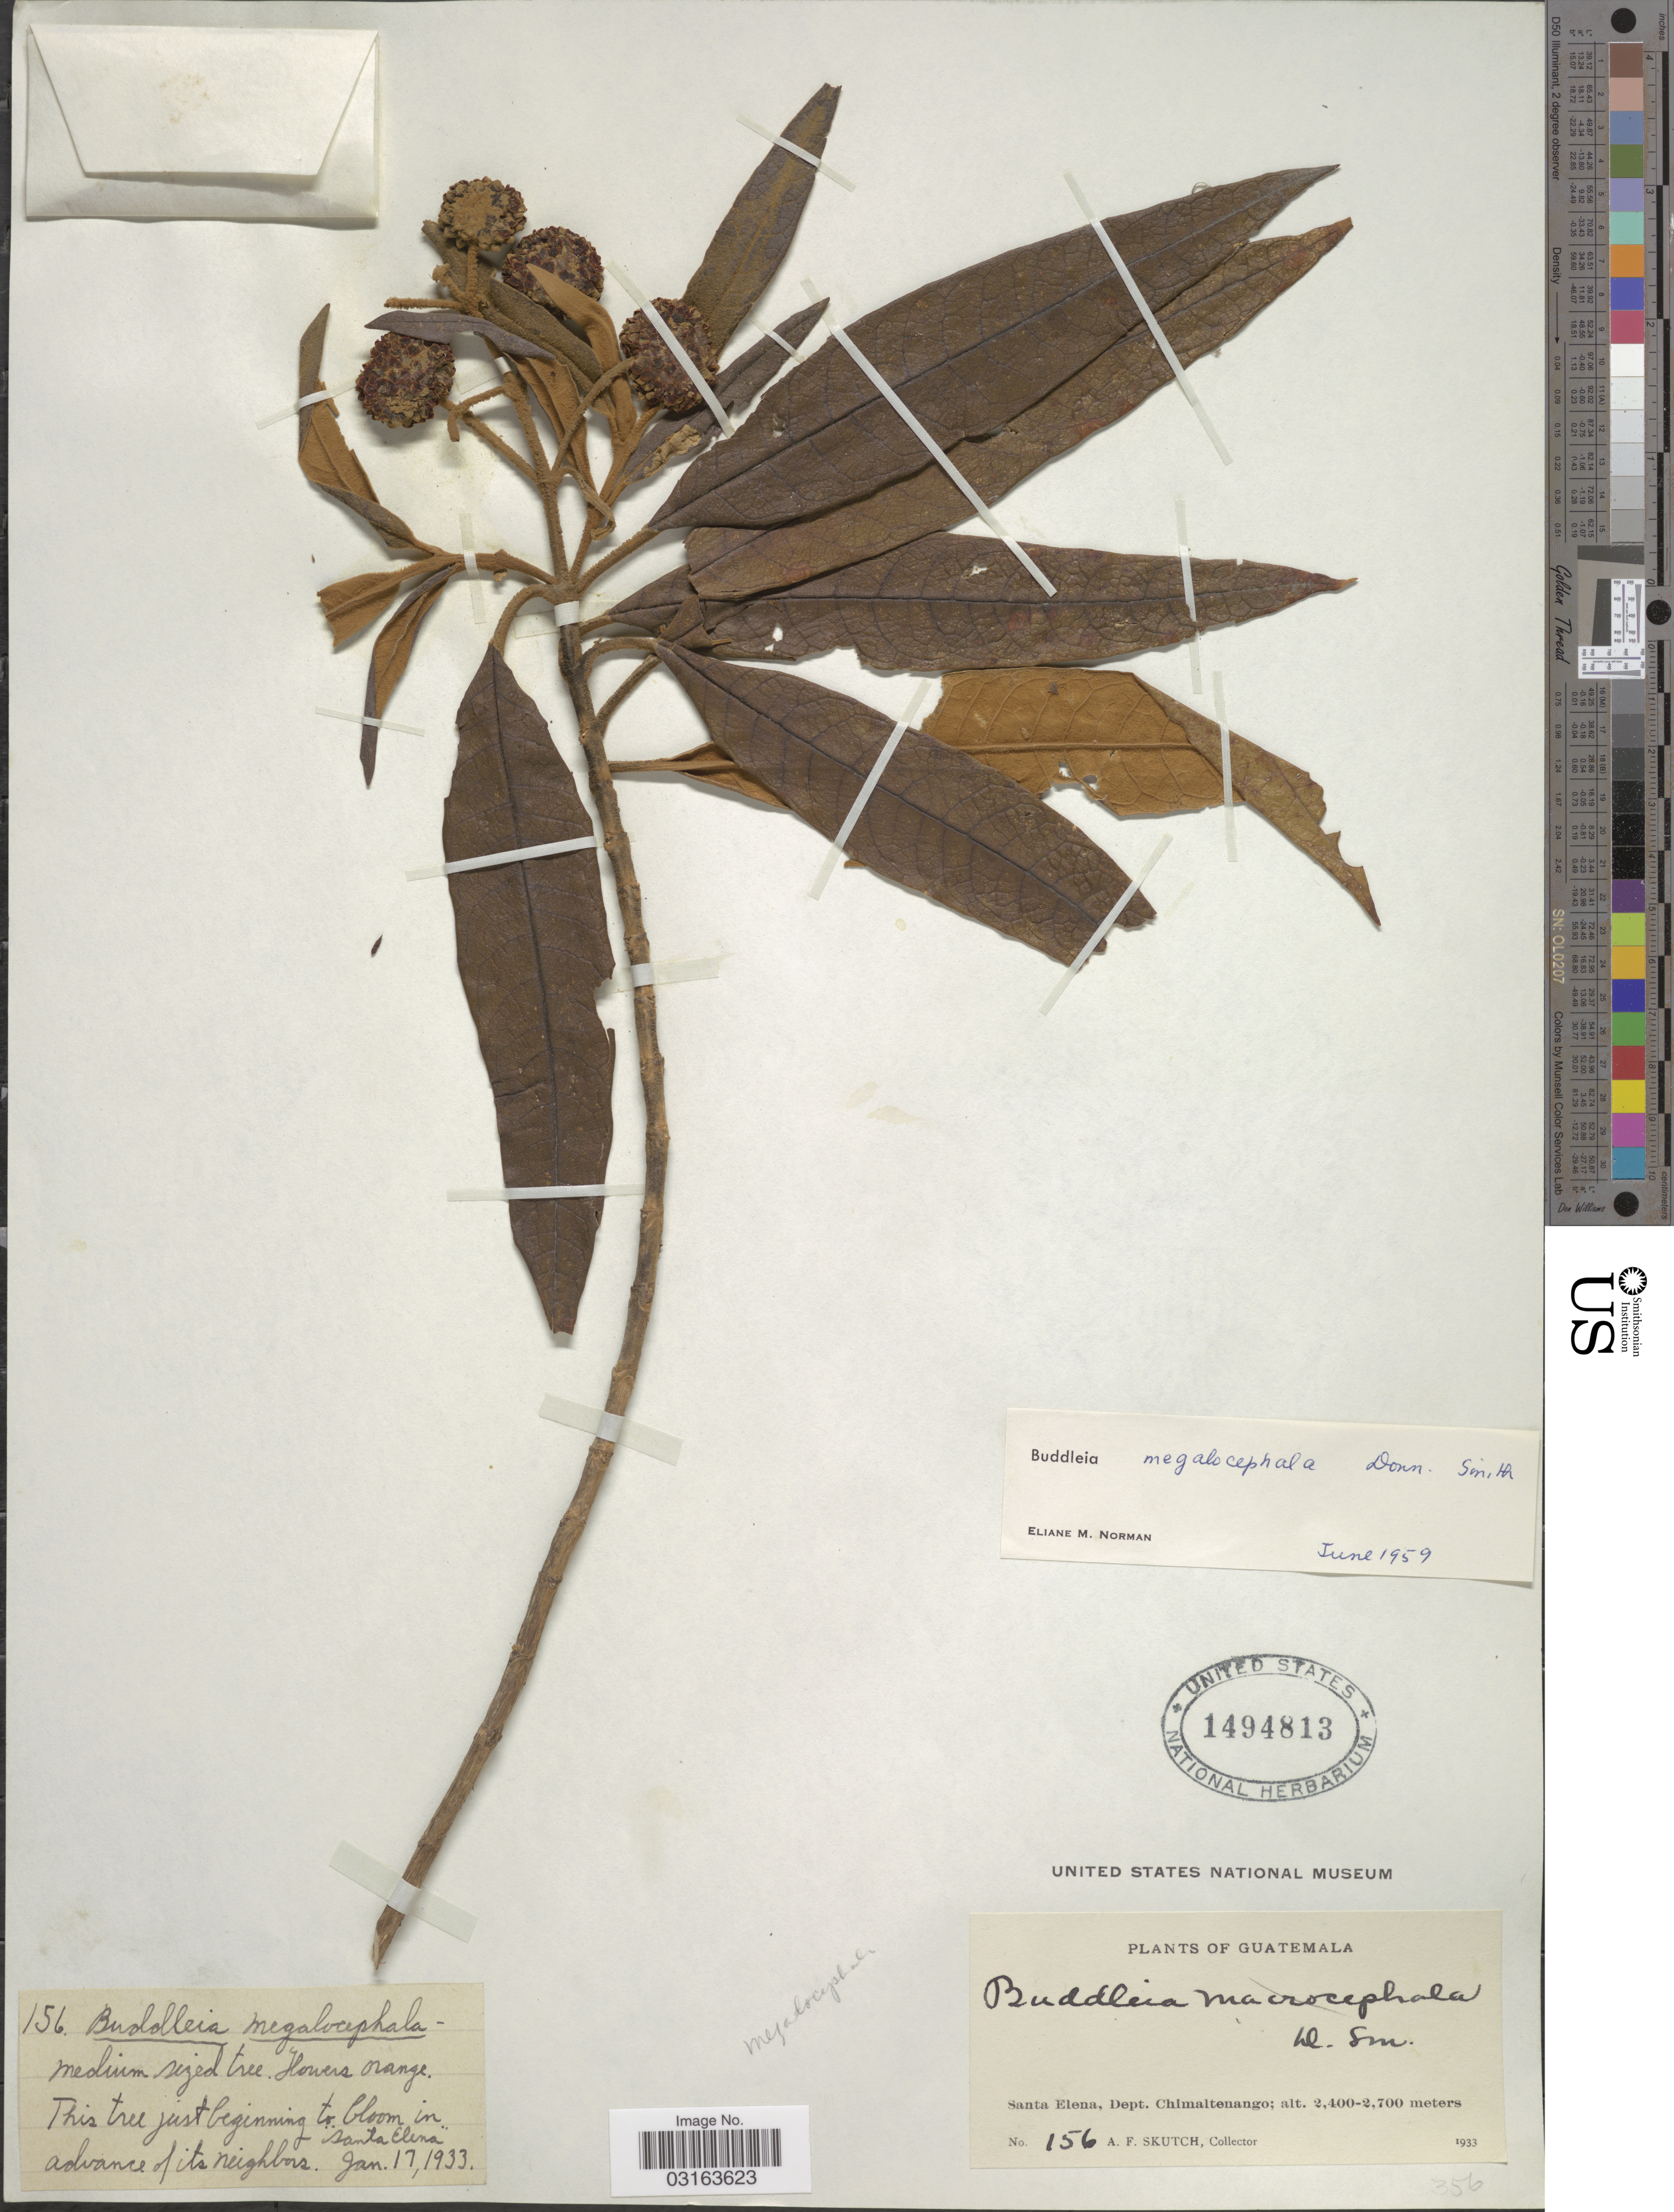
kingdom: Plantae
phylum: Tracheophyta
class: Magnoliopsida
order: Lamiales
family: Scrophulariaceae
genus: Buddleja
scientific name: Buddleja megalocephala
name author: Donn. Sm.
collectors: A. F. Skutch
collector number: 156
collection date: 1933-01-17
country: Guatemala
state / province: Chimaltenango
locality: Santa Elena, Dept. Chimaltenango.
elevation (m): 2400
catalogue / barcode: US 1494813